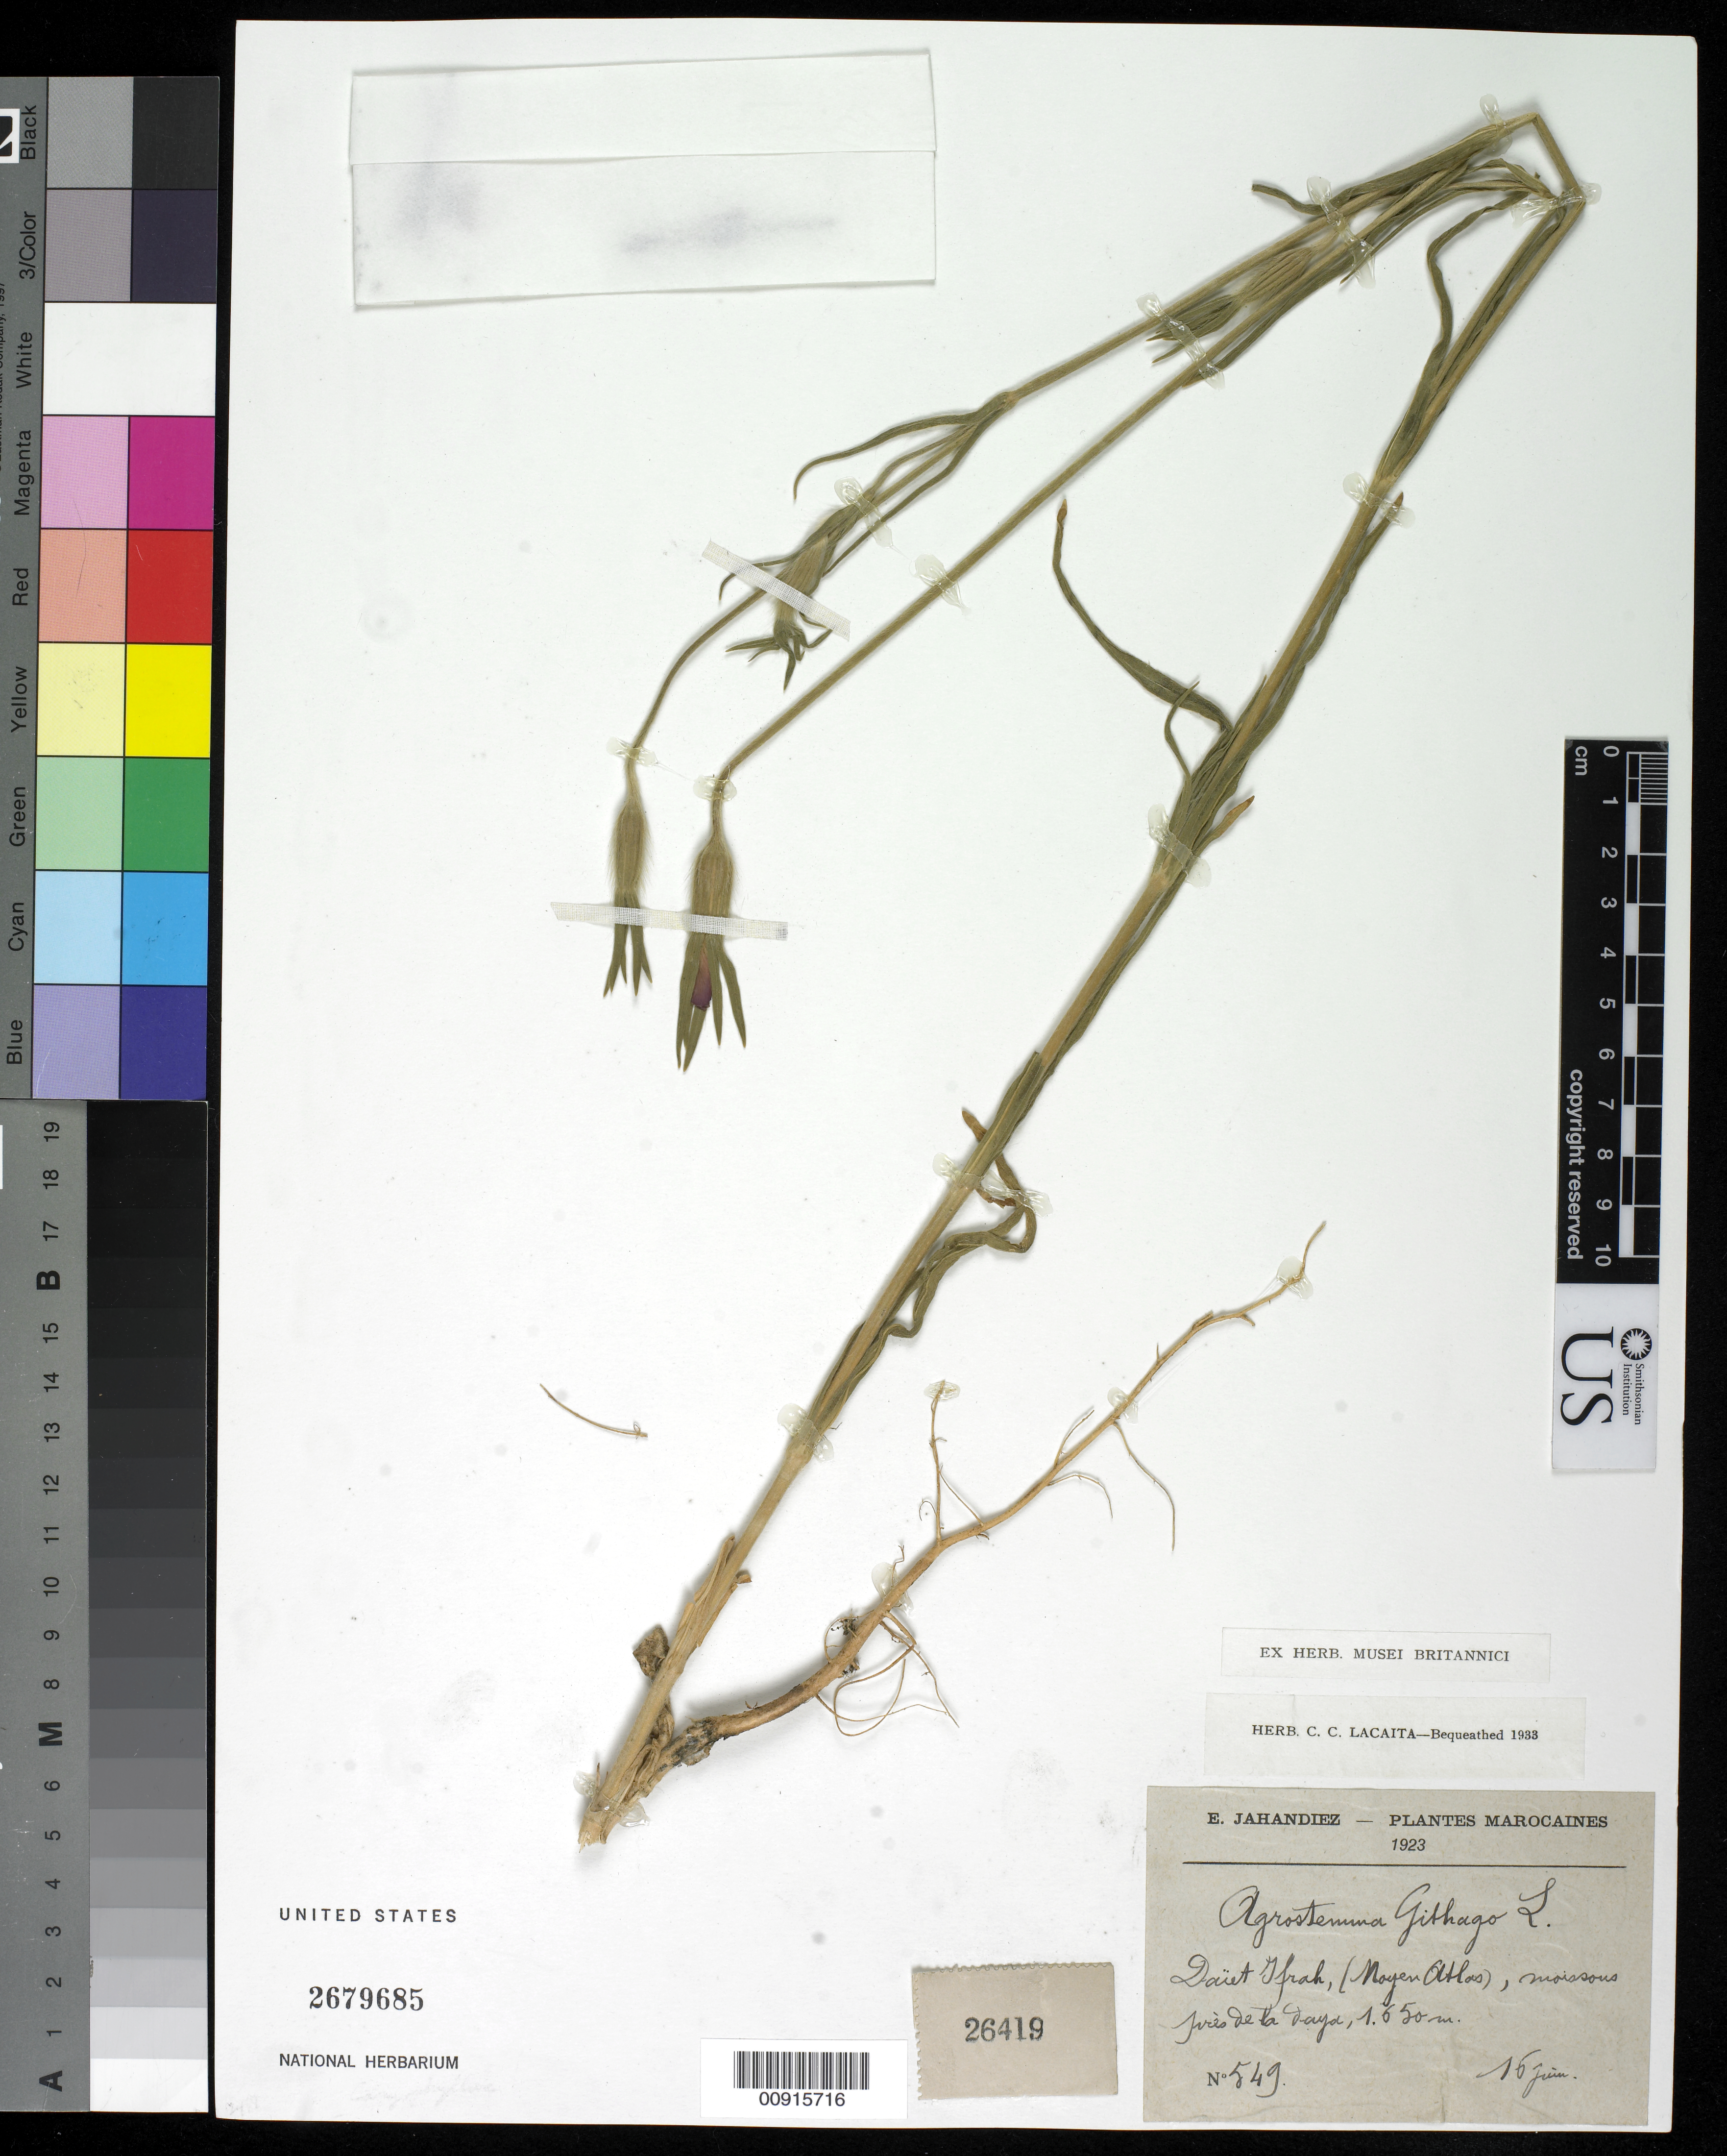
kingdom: Plantae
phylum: Tracheophyta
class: Magnoliopsida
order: Caryophyllales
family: Caryophyllaceae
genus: Agrostemma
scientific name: Agrostemma githago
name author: L.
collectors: É. Jahandiez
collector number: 549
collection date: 1923-06-16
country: Morocco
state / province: Moyen-atlas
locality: Daiet Gfrah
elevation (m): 1650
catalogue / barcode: US 2679685